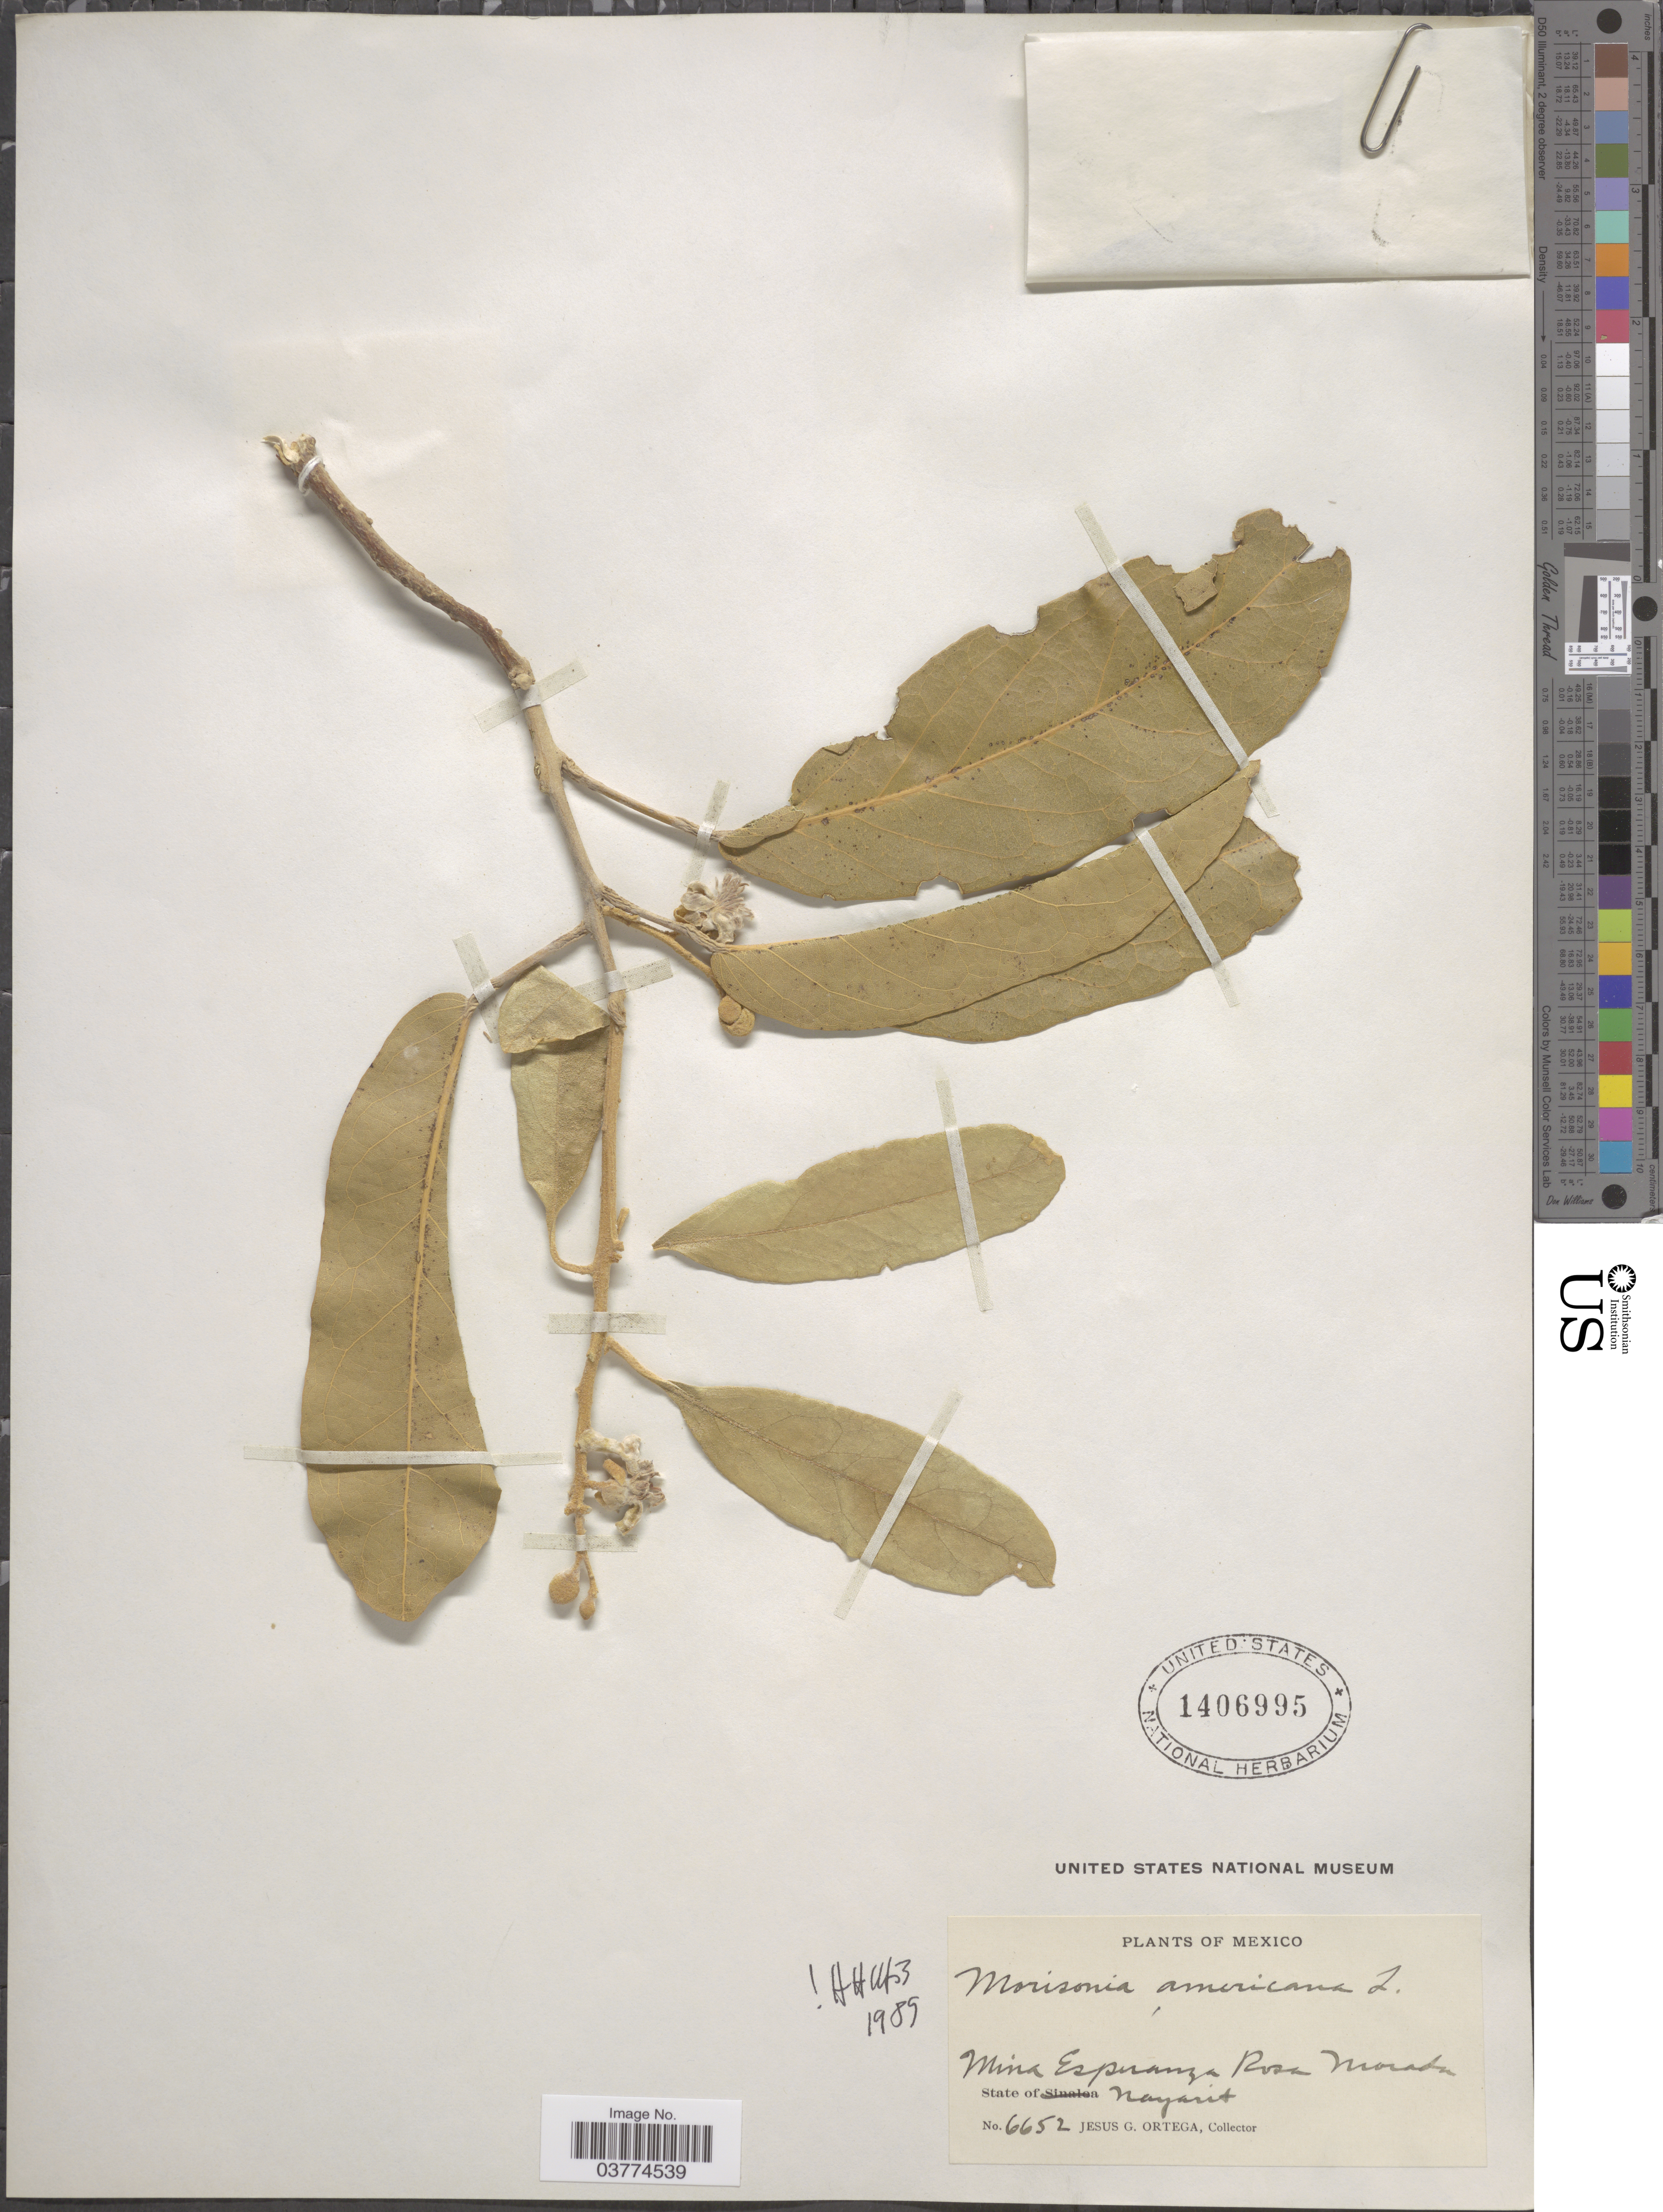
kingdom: Plantae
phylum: Tracheophyta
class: Magnoliopsida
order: Brassicales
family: Capparaceae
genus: Morisonia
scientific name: Morisonia americana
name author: L.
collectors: J. Ortega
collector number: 6652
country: Mexico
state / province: Nayarit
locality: Mina Esperanza Rosa Morada.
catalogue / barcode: US 1406995